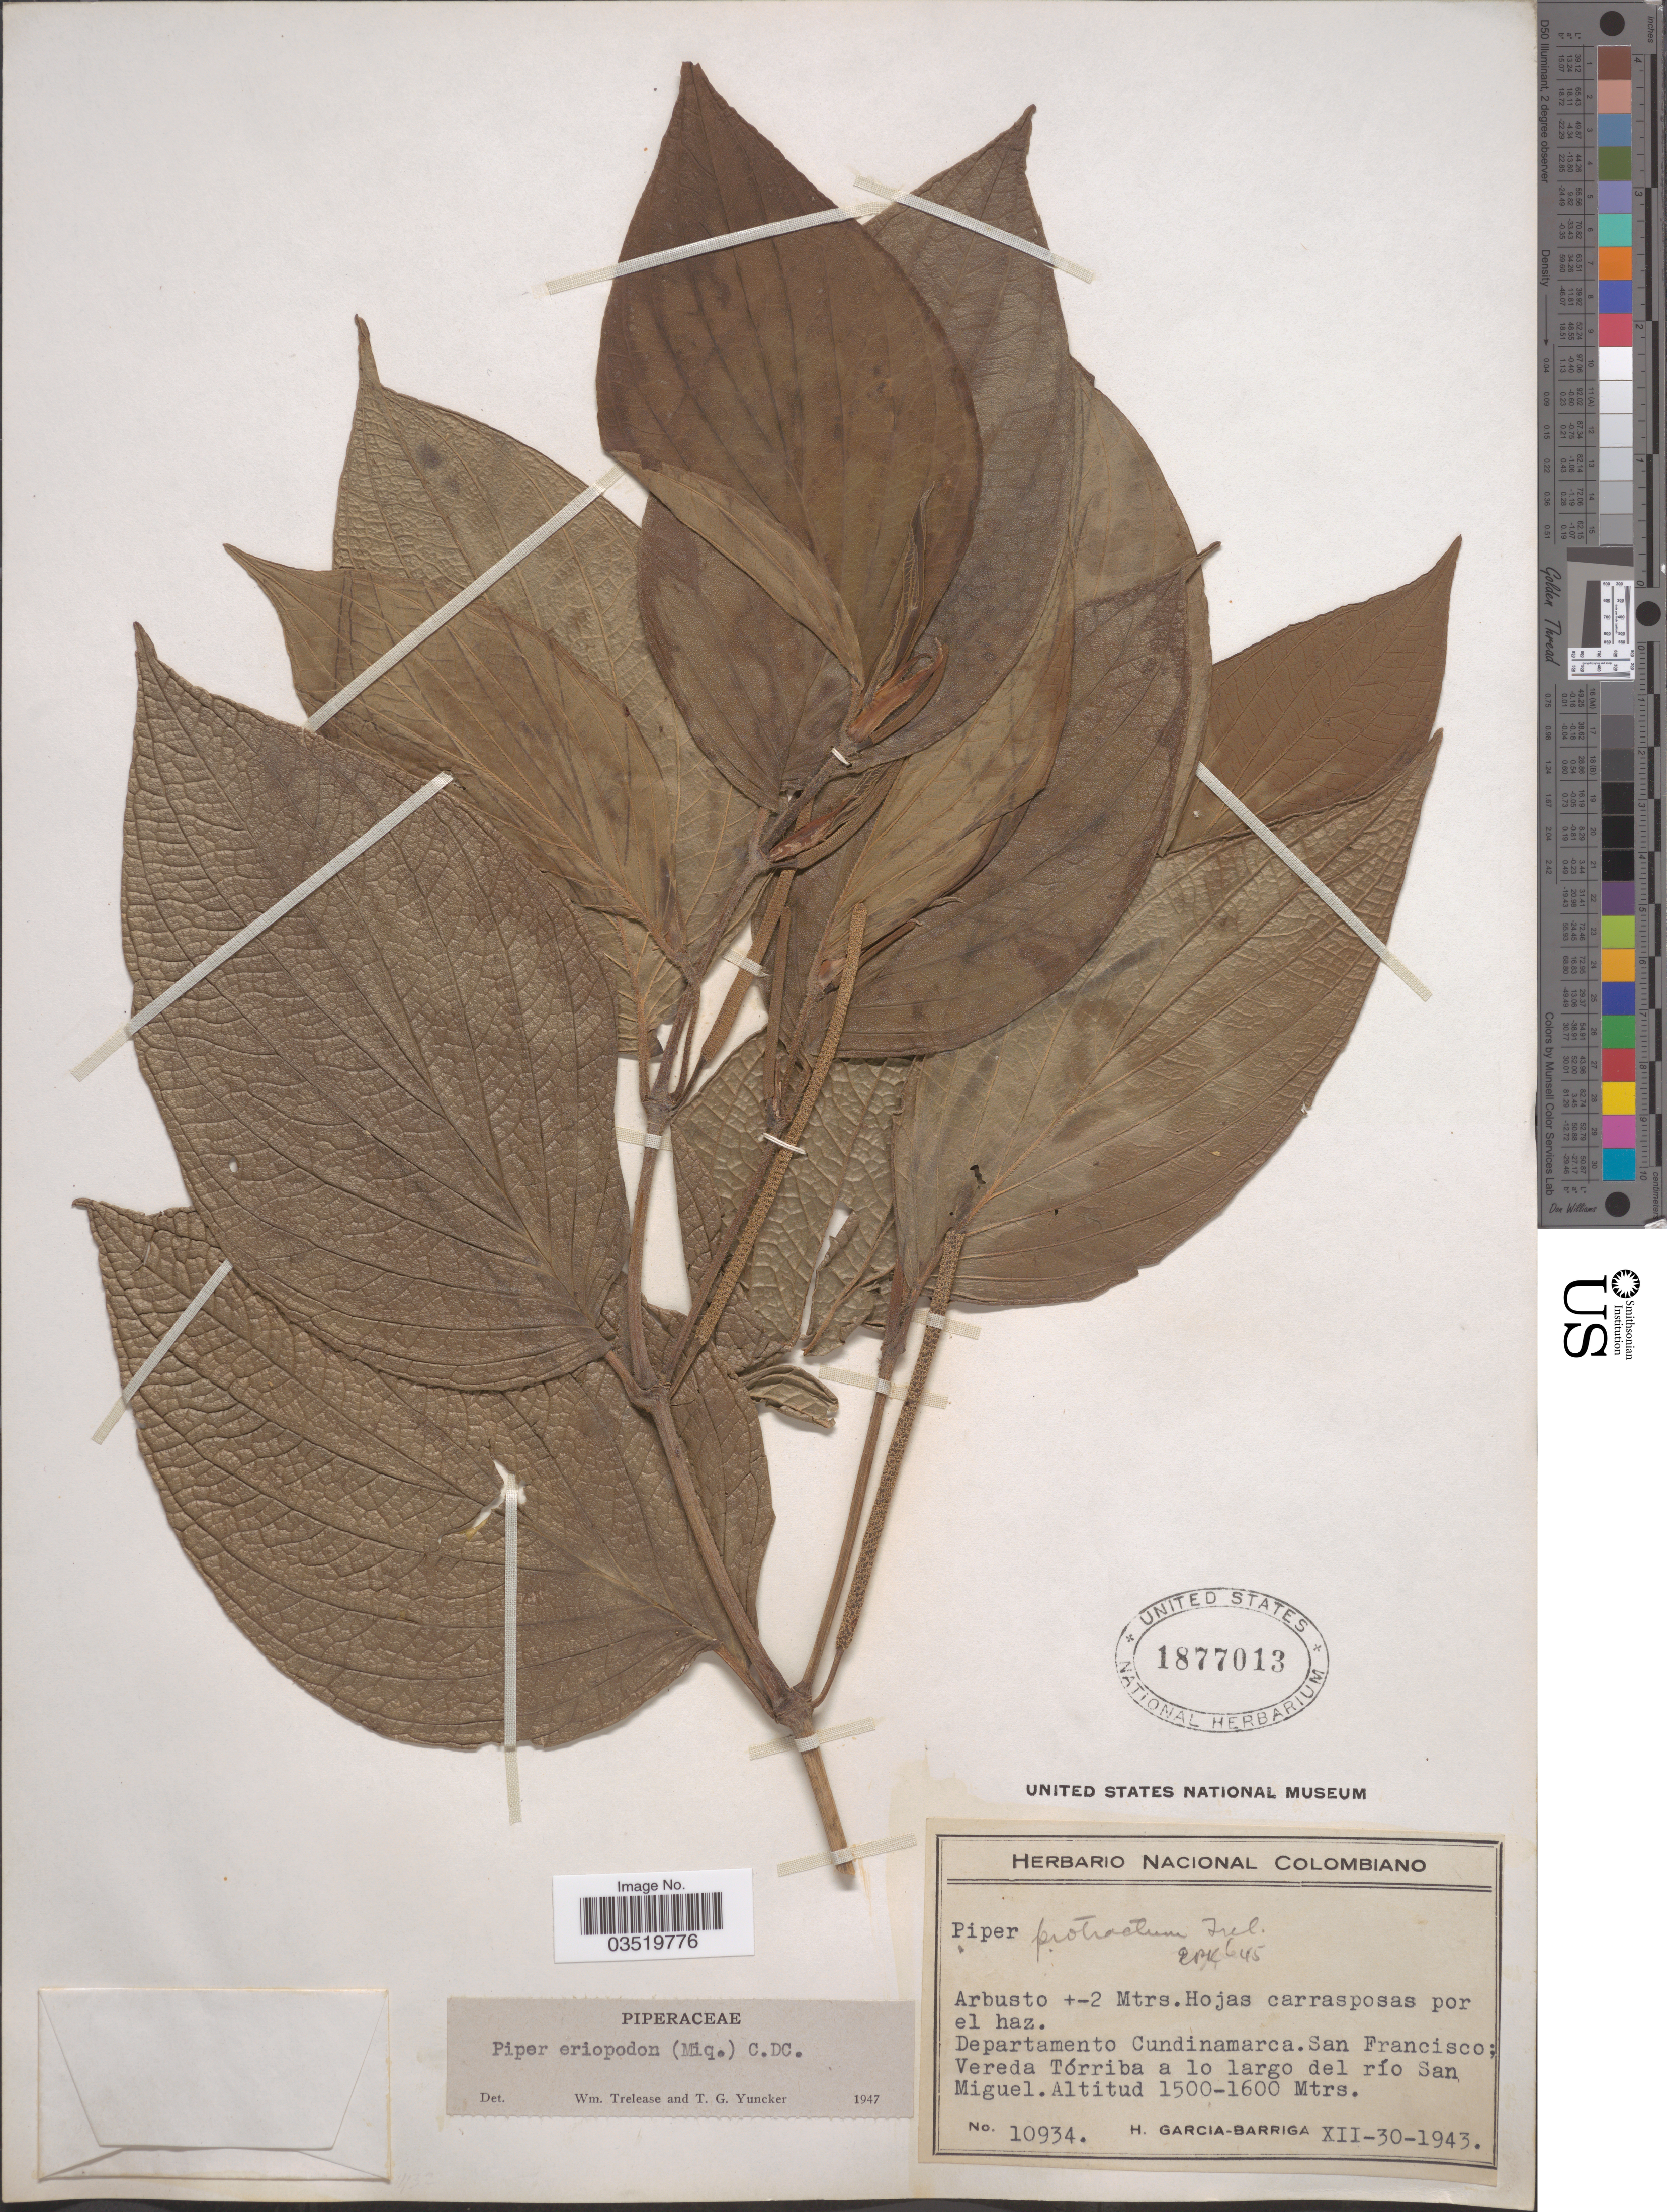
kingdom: Plantae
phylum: Tracheophyta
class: Magnoliopsida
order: Piperales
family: Piperaceae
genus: Piper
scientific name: Piper eriopodon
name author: C. DC.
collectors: H. García Barriga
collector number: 10934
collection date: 1943-12-30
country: Colombia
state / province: Cundinamarca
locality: Departamento Cundinamarca. San Francisco: Vereda Tórriba a lo largo del río San Miguel.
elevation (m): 1500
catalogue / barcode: US 1877013